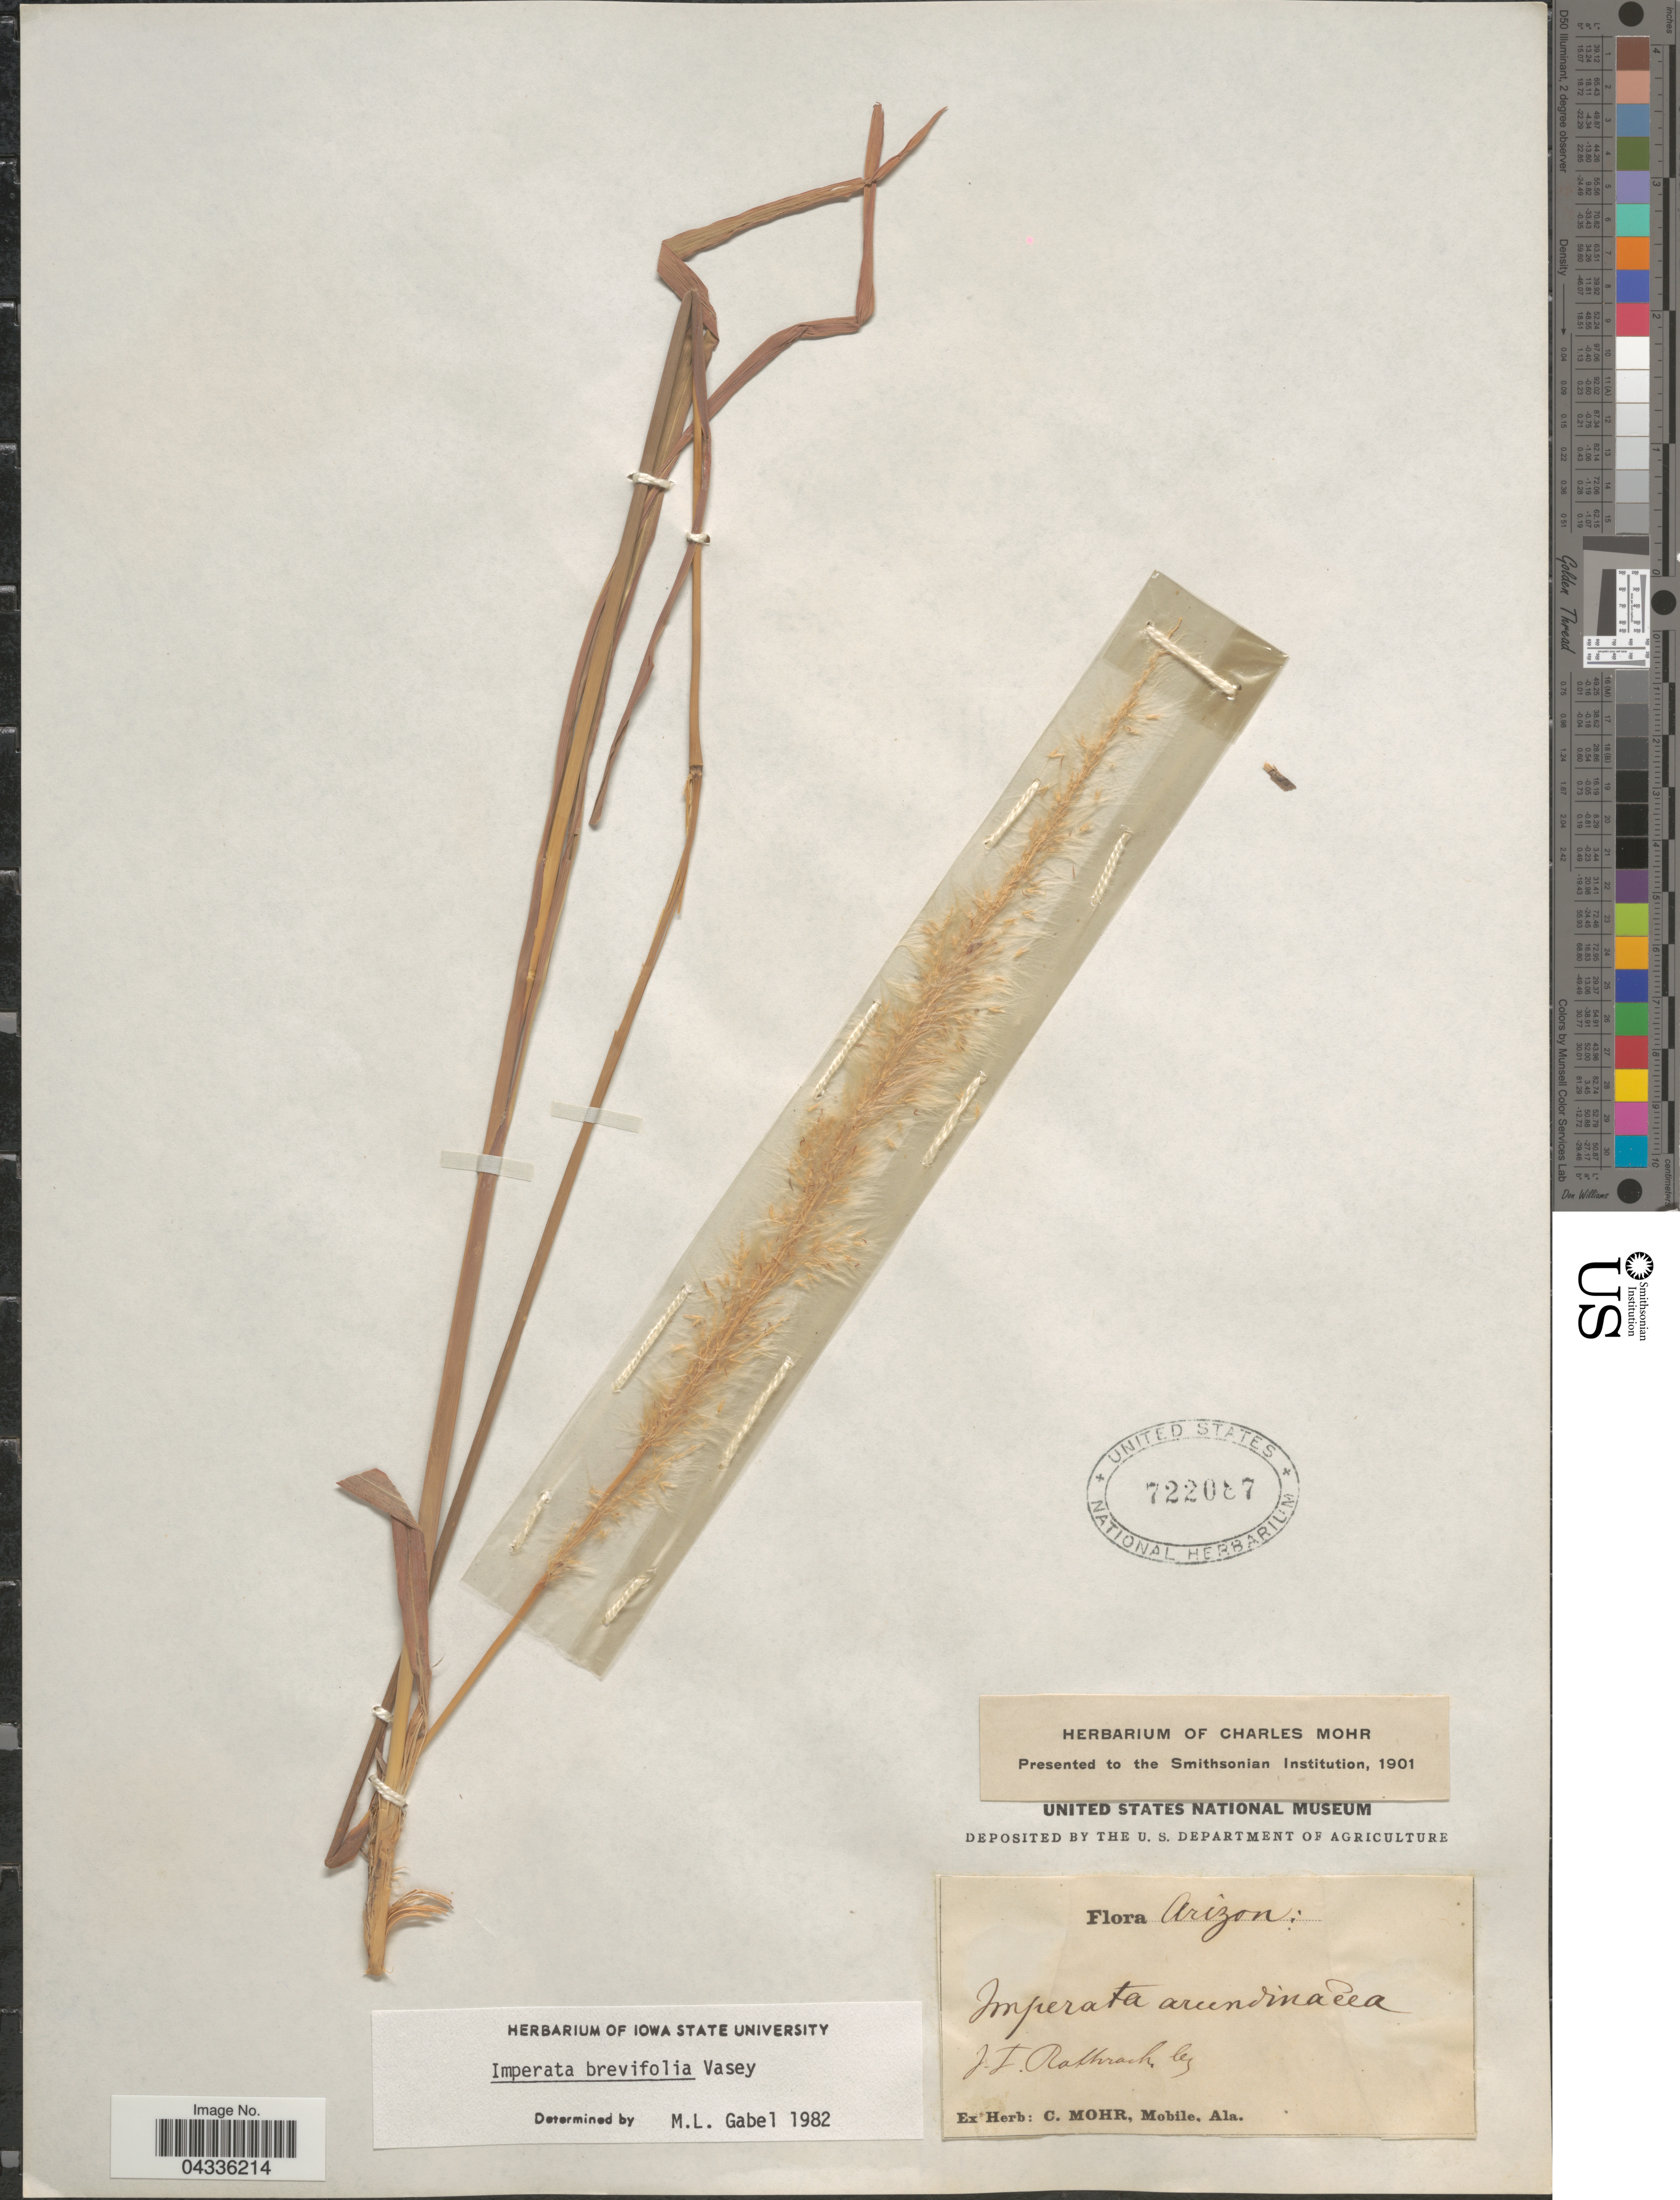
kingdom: Plantae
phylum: Tracheophyta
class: Liliopsida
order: Poales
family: Poaceae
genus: Imperata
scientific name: Imperata brevifolia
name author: Vasey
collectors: J. T. Rothrock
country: United States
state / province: Arizona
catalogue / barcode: US 722087